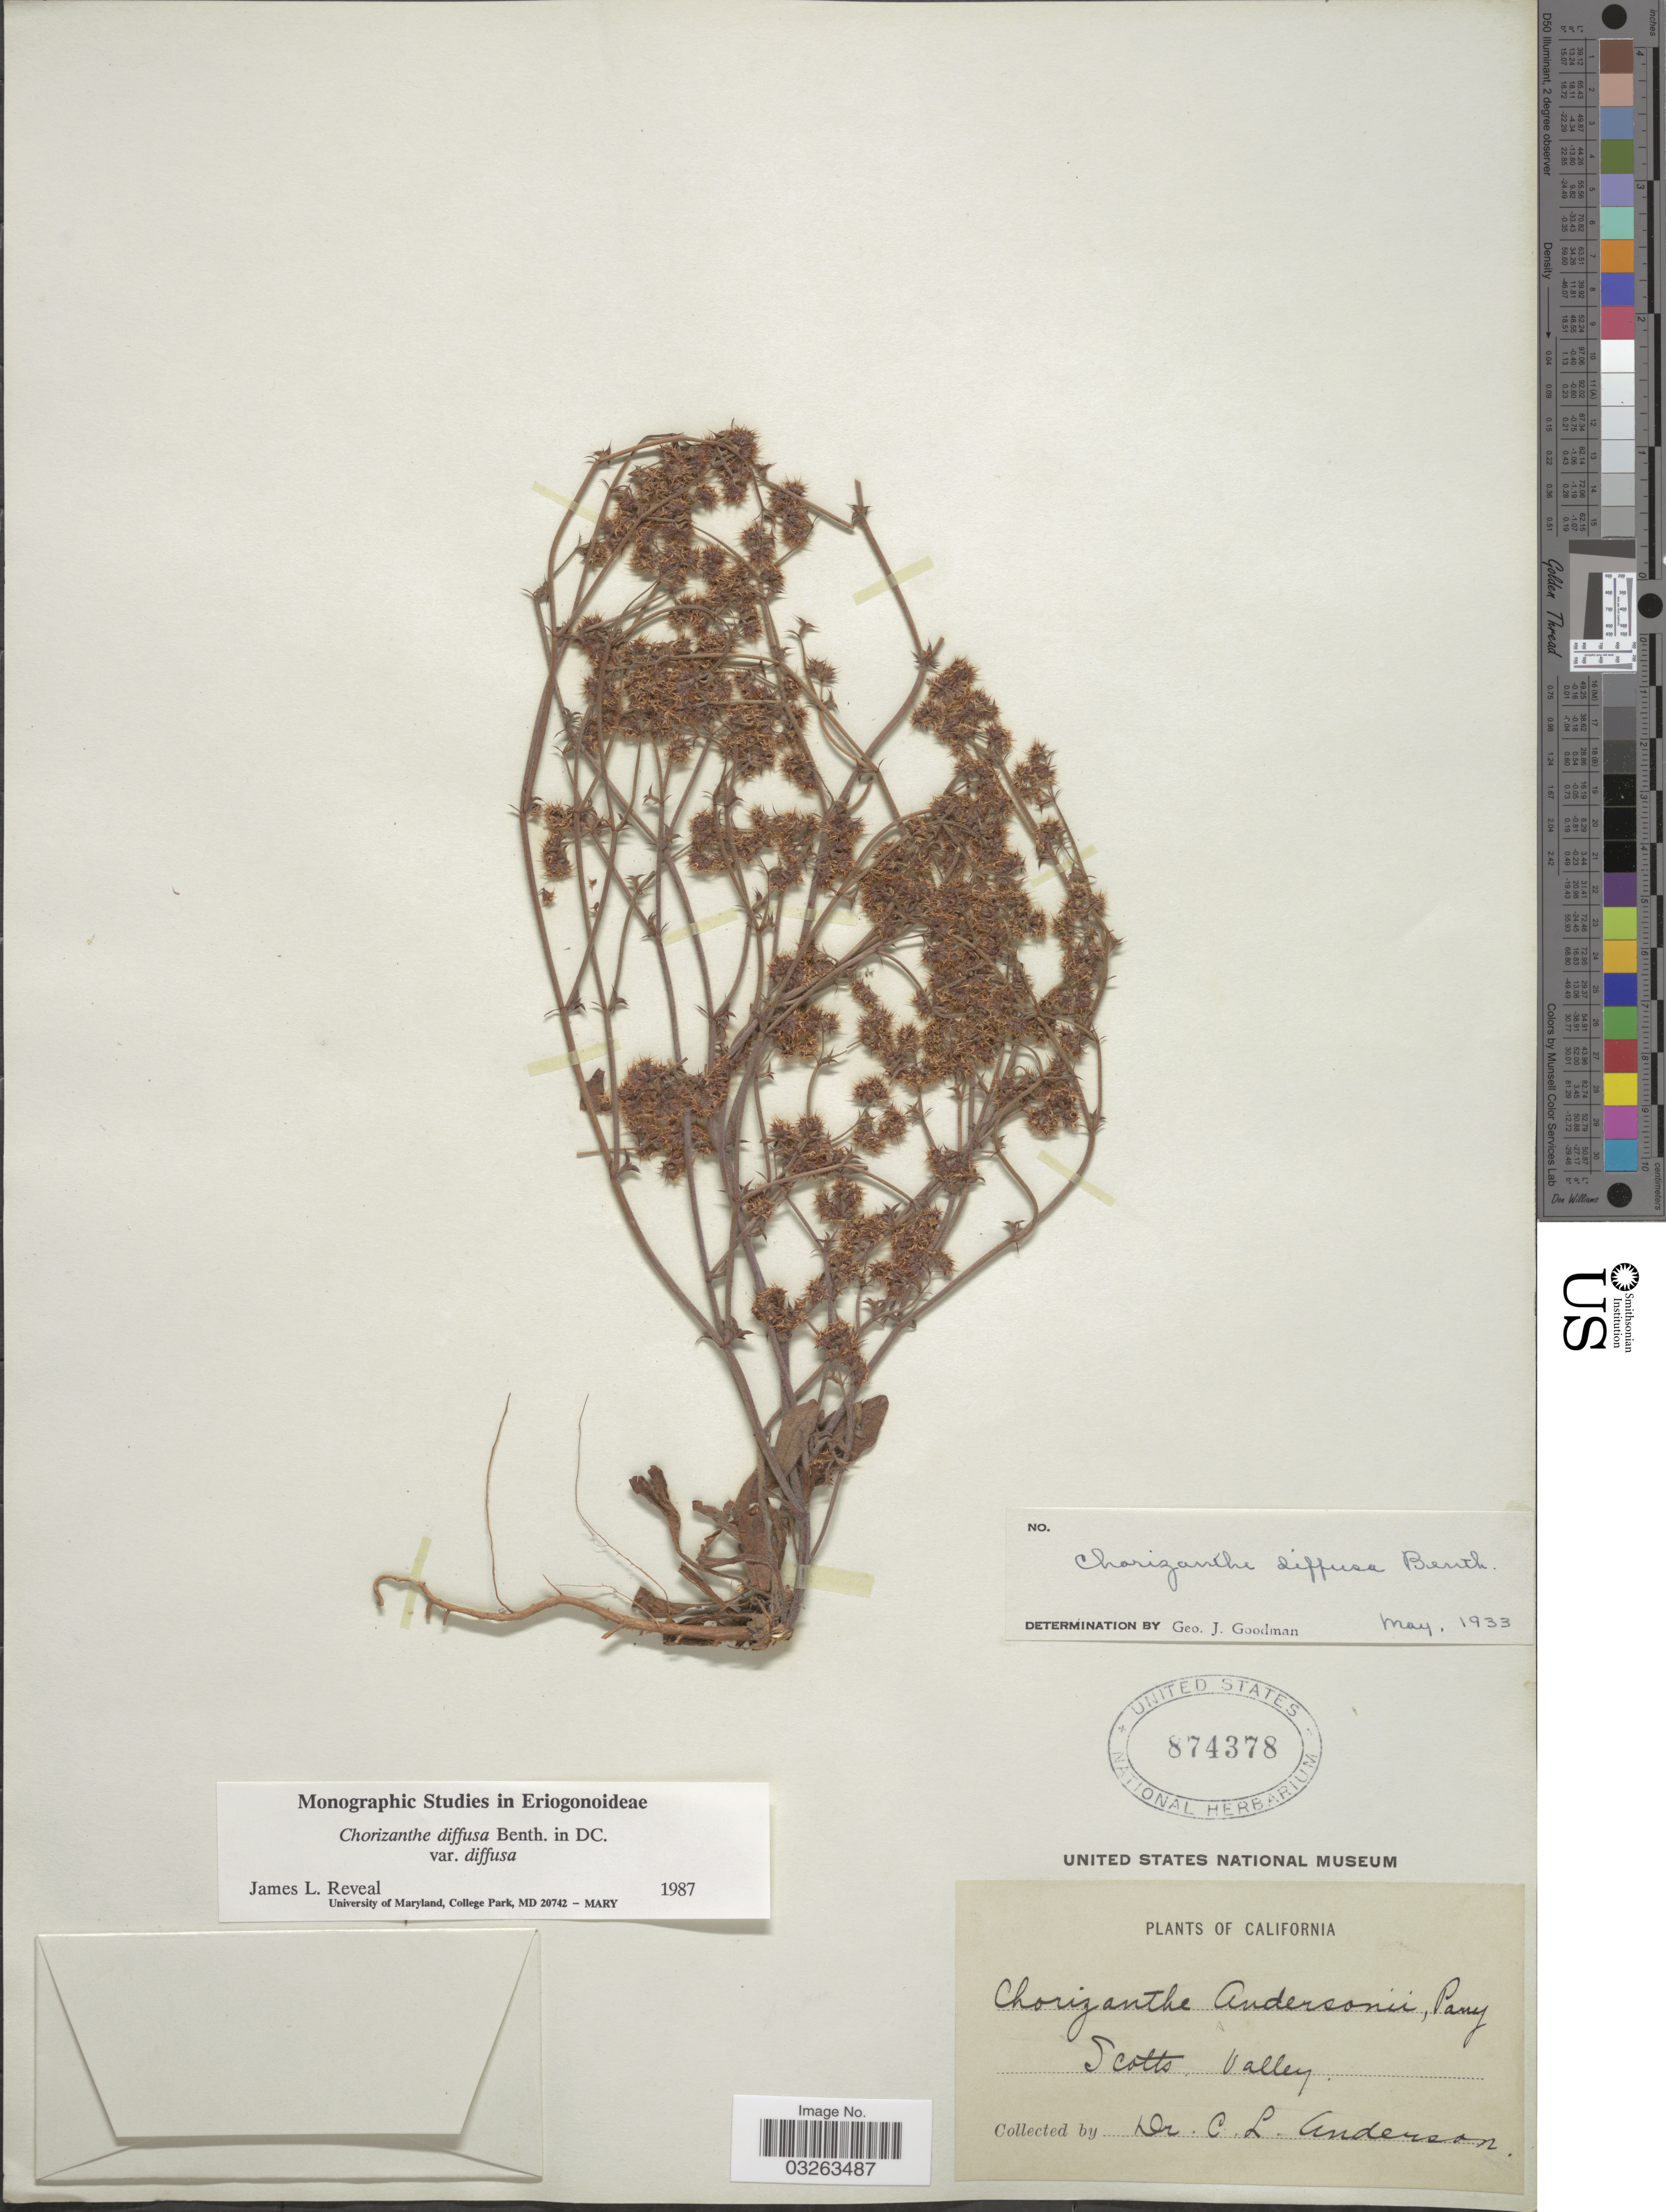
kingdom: Plantae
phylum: Tracheophyta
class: Magnoliopsida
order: Caryophyllales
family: Polygonaceae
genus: Chorizanthe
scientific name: Chorizanthe diffusa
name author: Benth.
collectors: C. L. Anderson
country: United States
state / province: California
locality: Scotts Valley.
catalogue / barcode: US 874378